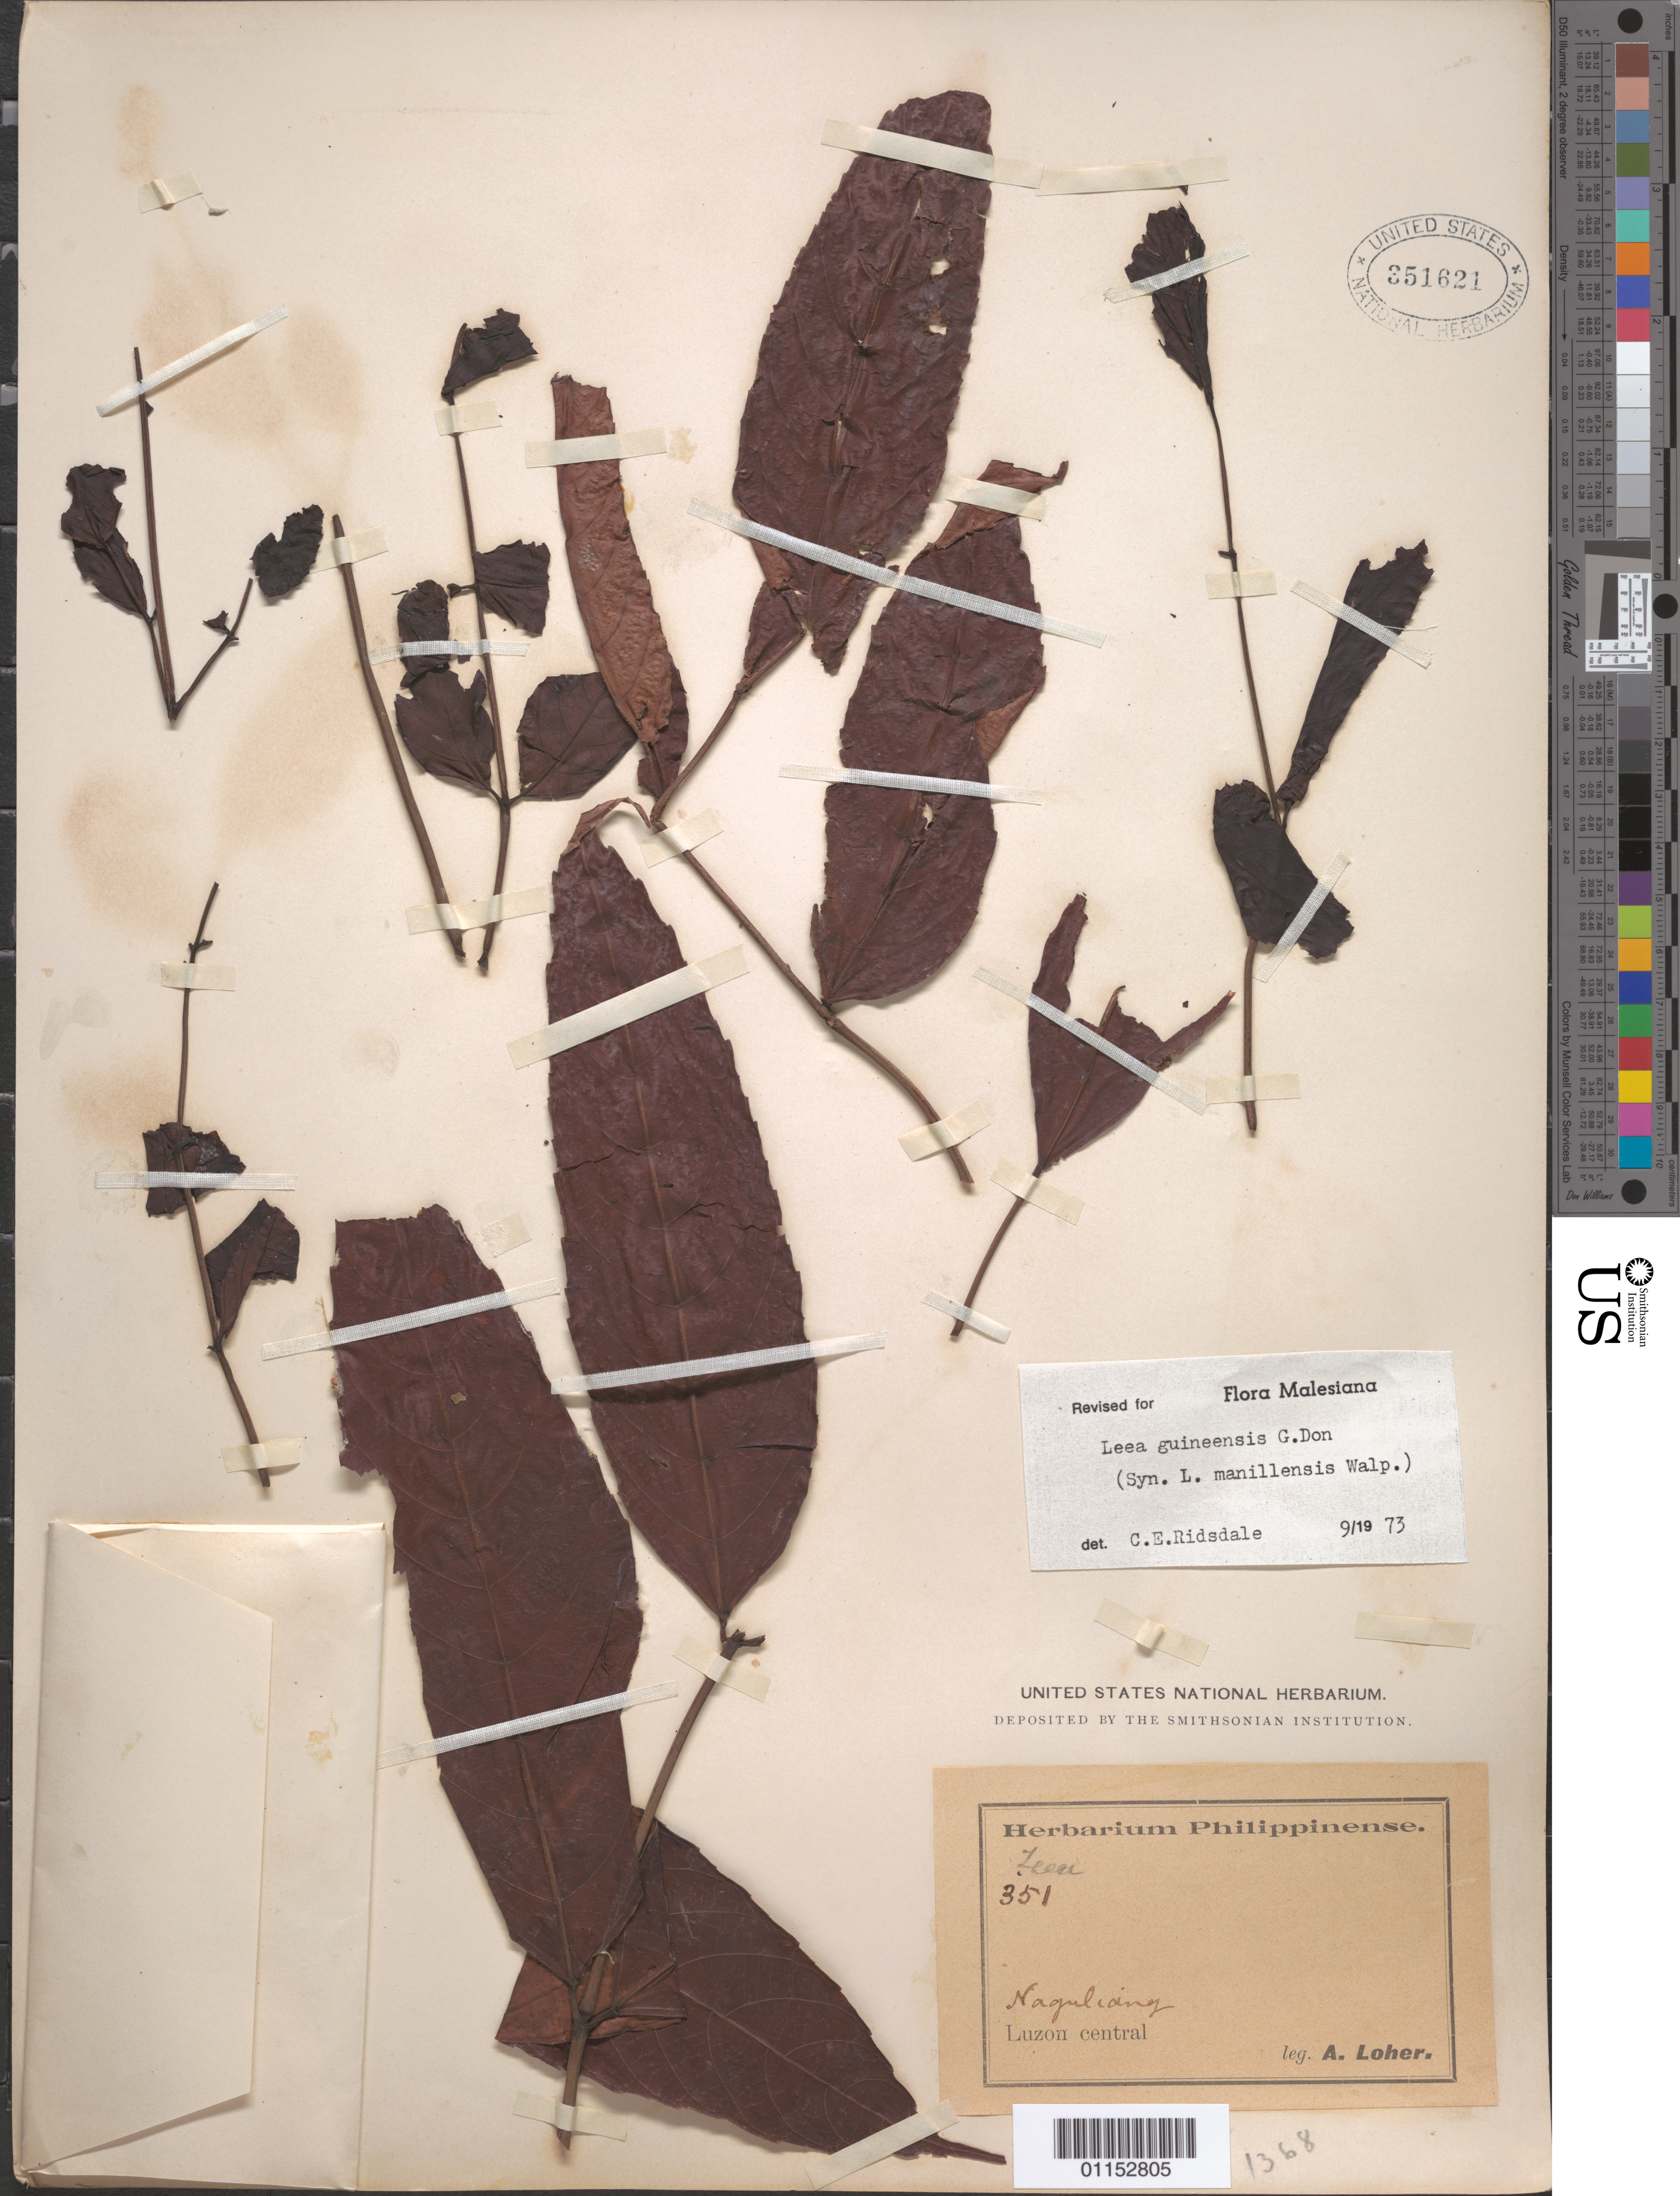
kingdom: Plantae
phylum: Tracheophyta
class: Magnoliopsida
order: Vitales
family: Vitaceae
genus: Leea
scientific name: Leea guineensis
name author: G. Don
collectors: A. Loher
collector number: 351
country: Philippines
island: Luzon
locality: Naguilian. Luzon central.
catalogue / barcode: US 351621